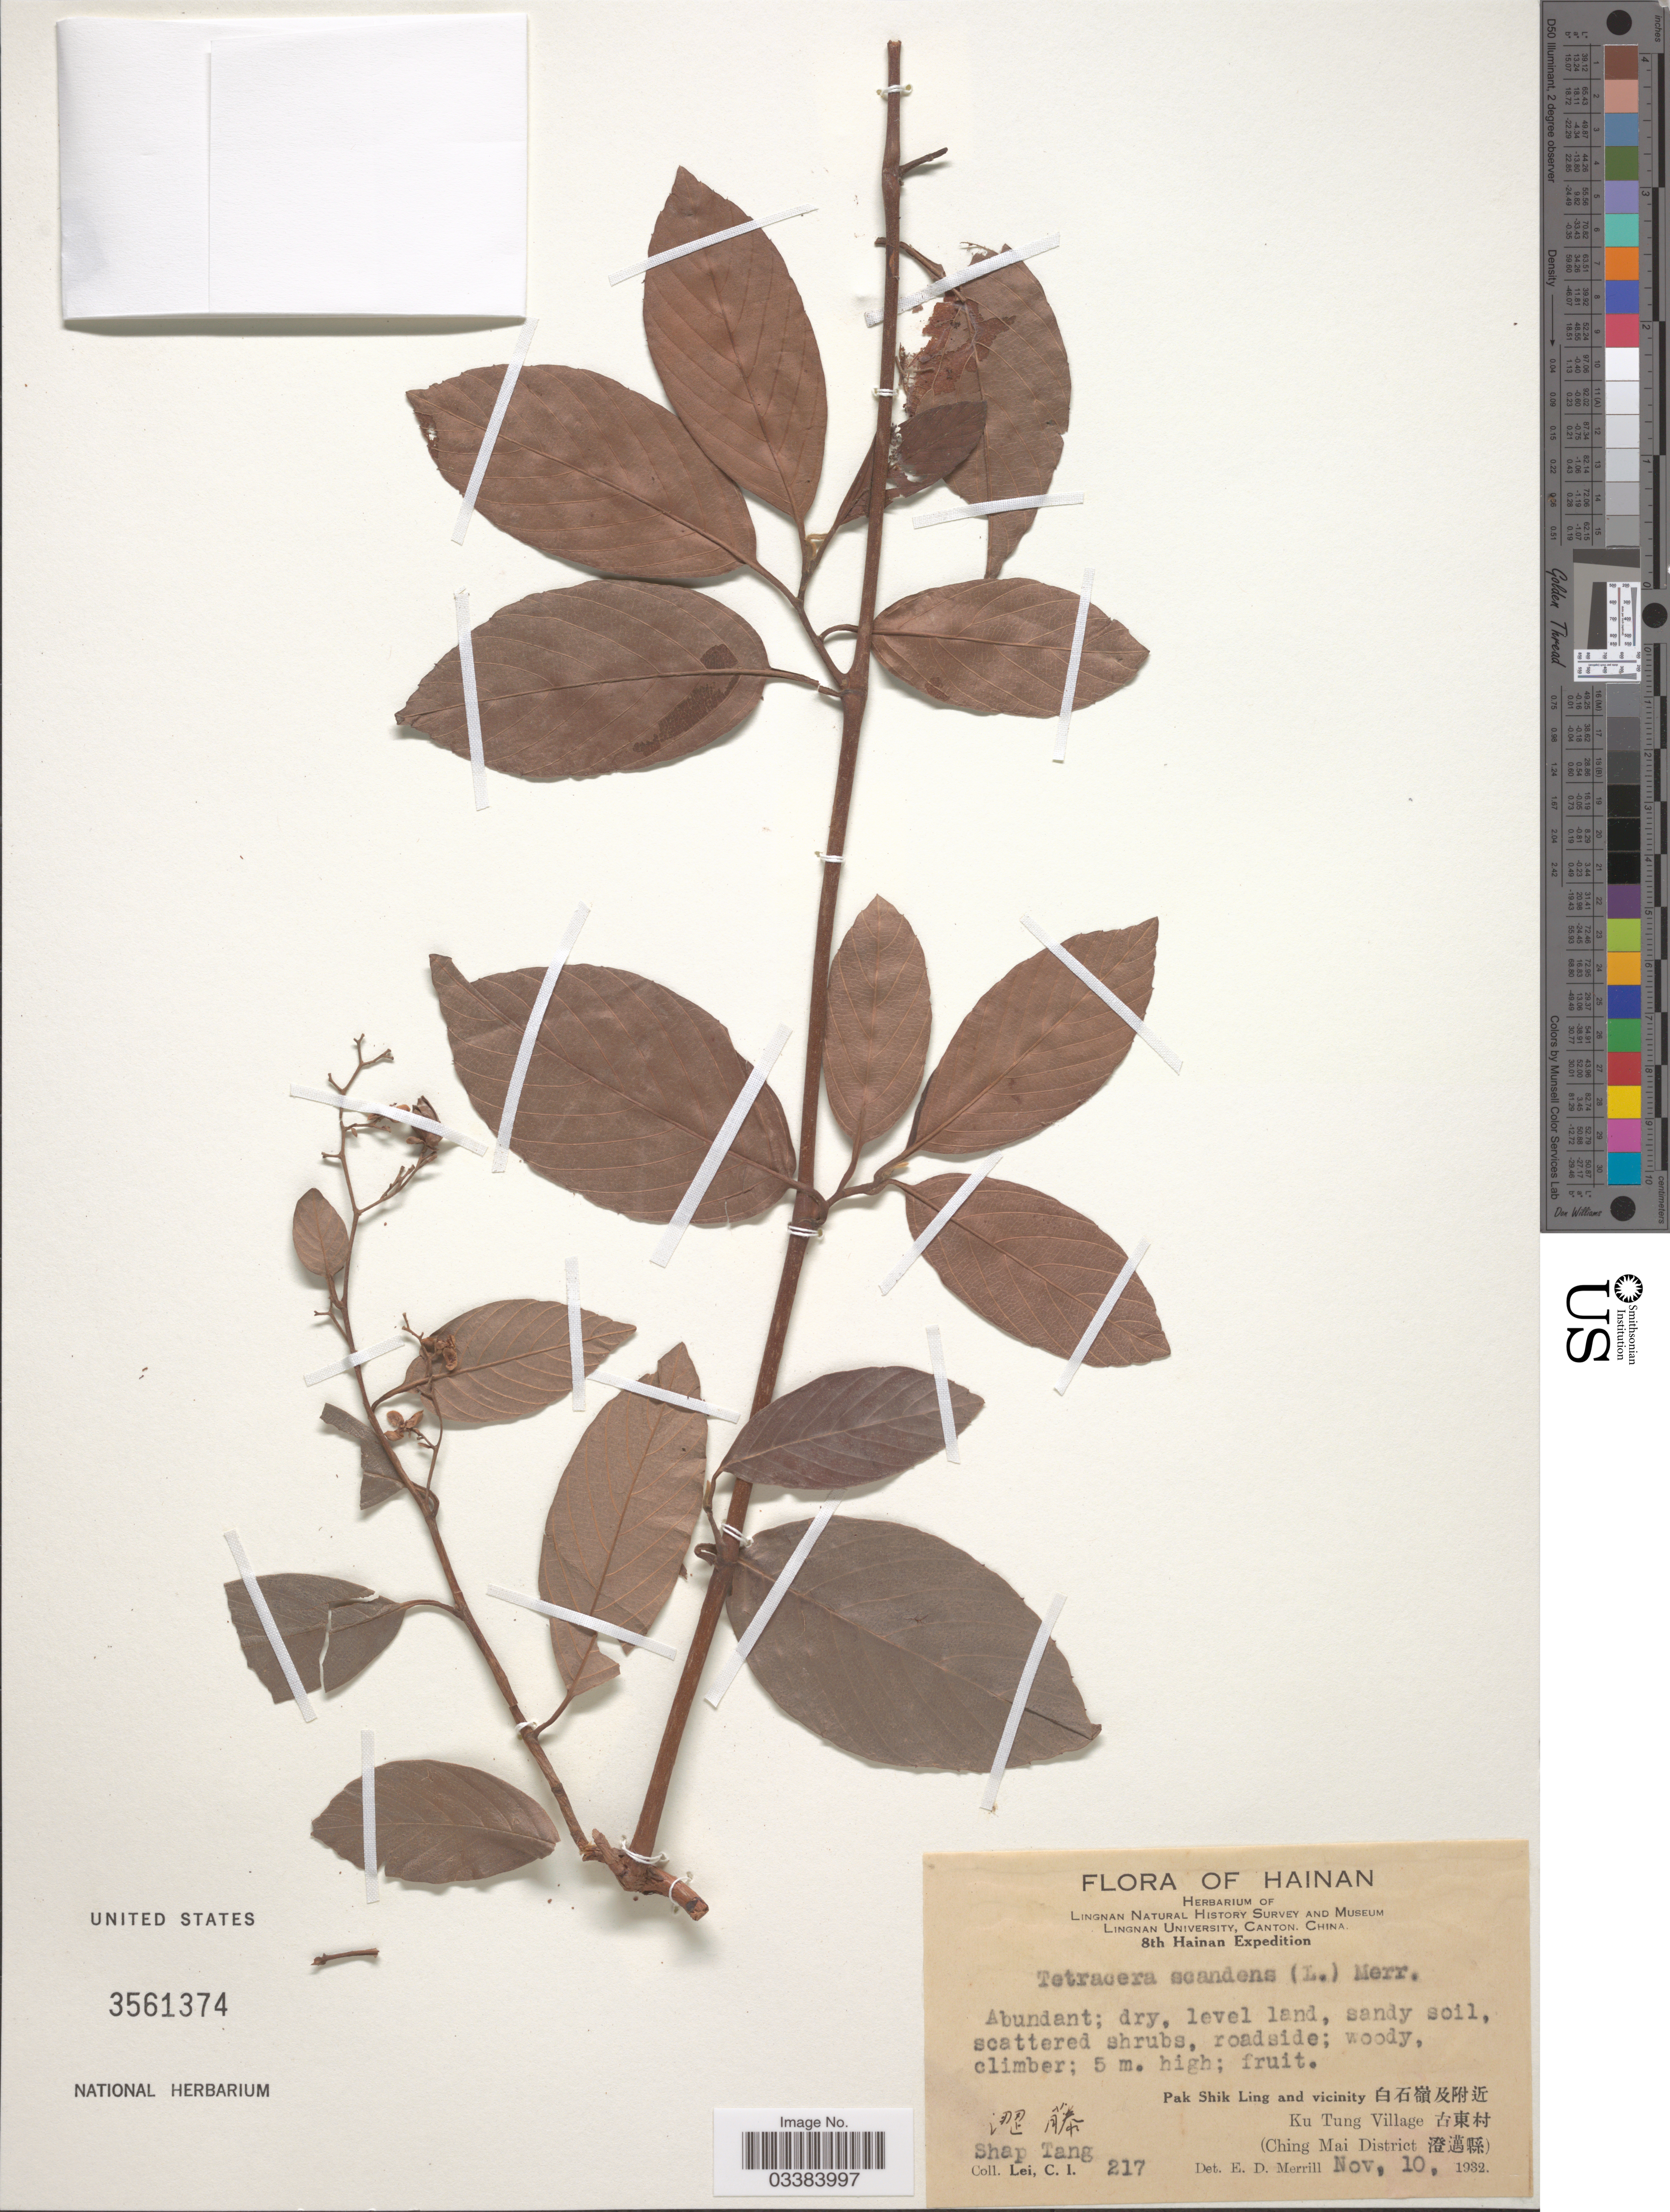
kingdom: Plantae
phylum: Tracheophyta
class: Magnoliopsida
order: Dilleniales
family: Dilleniaceae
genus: Tetracera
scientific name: Tetracera scandens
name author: (L.) Merr.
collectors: C. I. Lei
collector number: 217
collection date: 1932-11-10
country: China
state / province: Hainan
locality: Shap Tang[unsure placement]. Pak Shik Ling and vicinity . Ku Tung Village (Ching Mai District).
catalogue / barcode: US 3561374